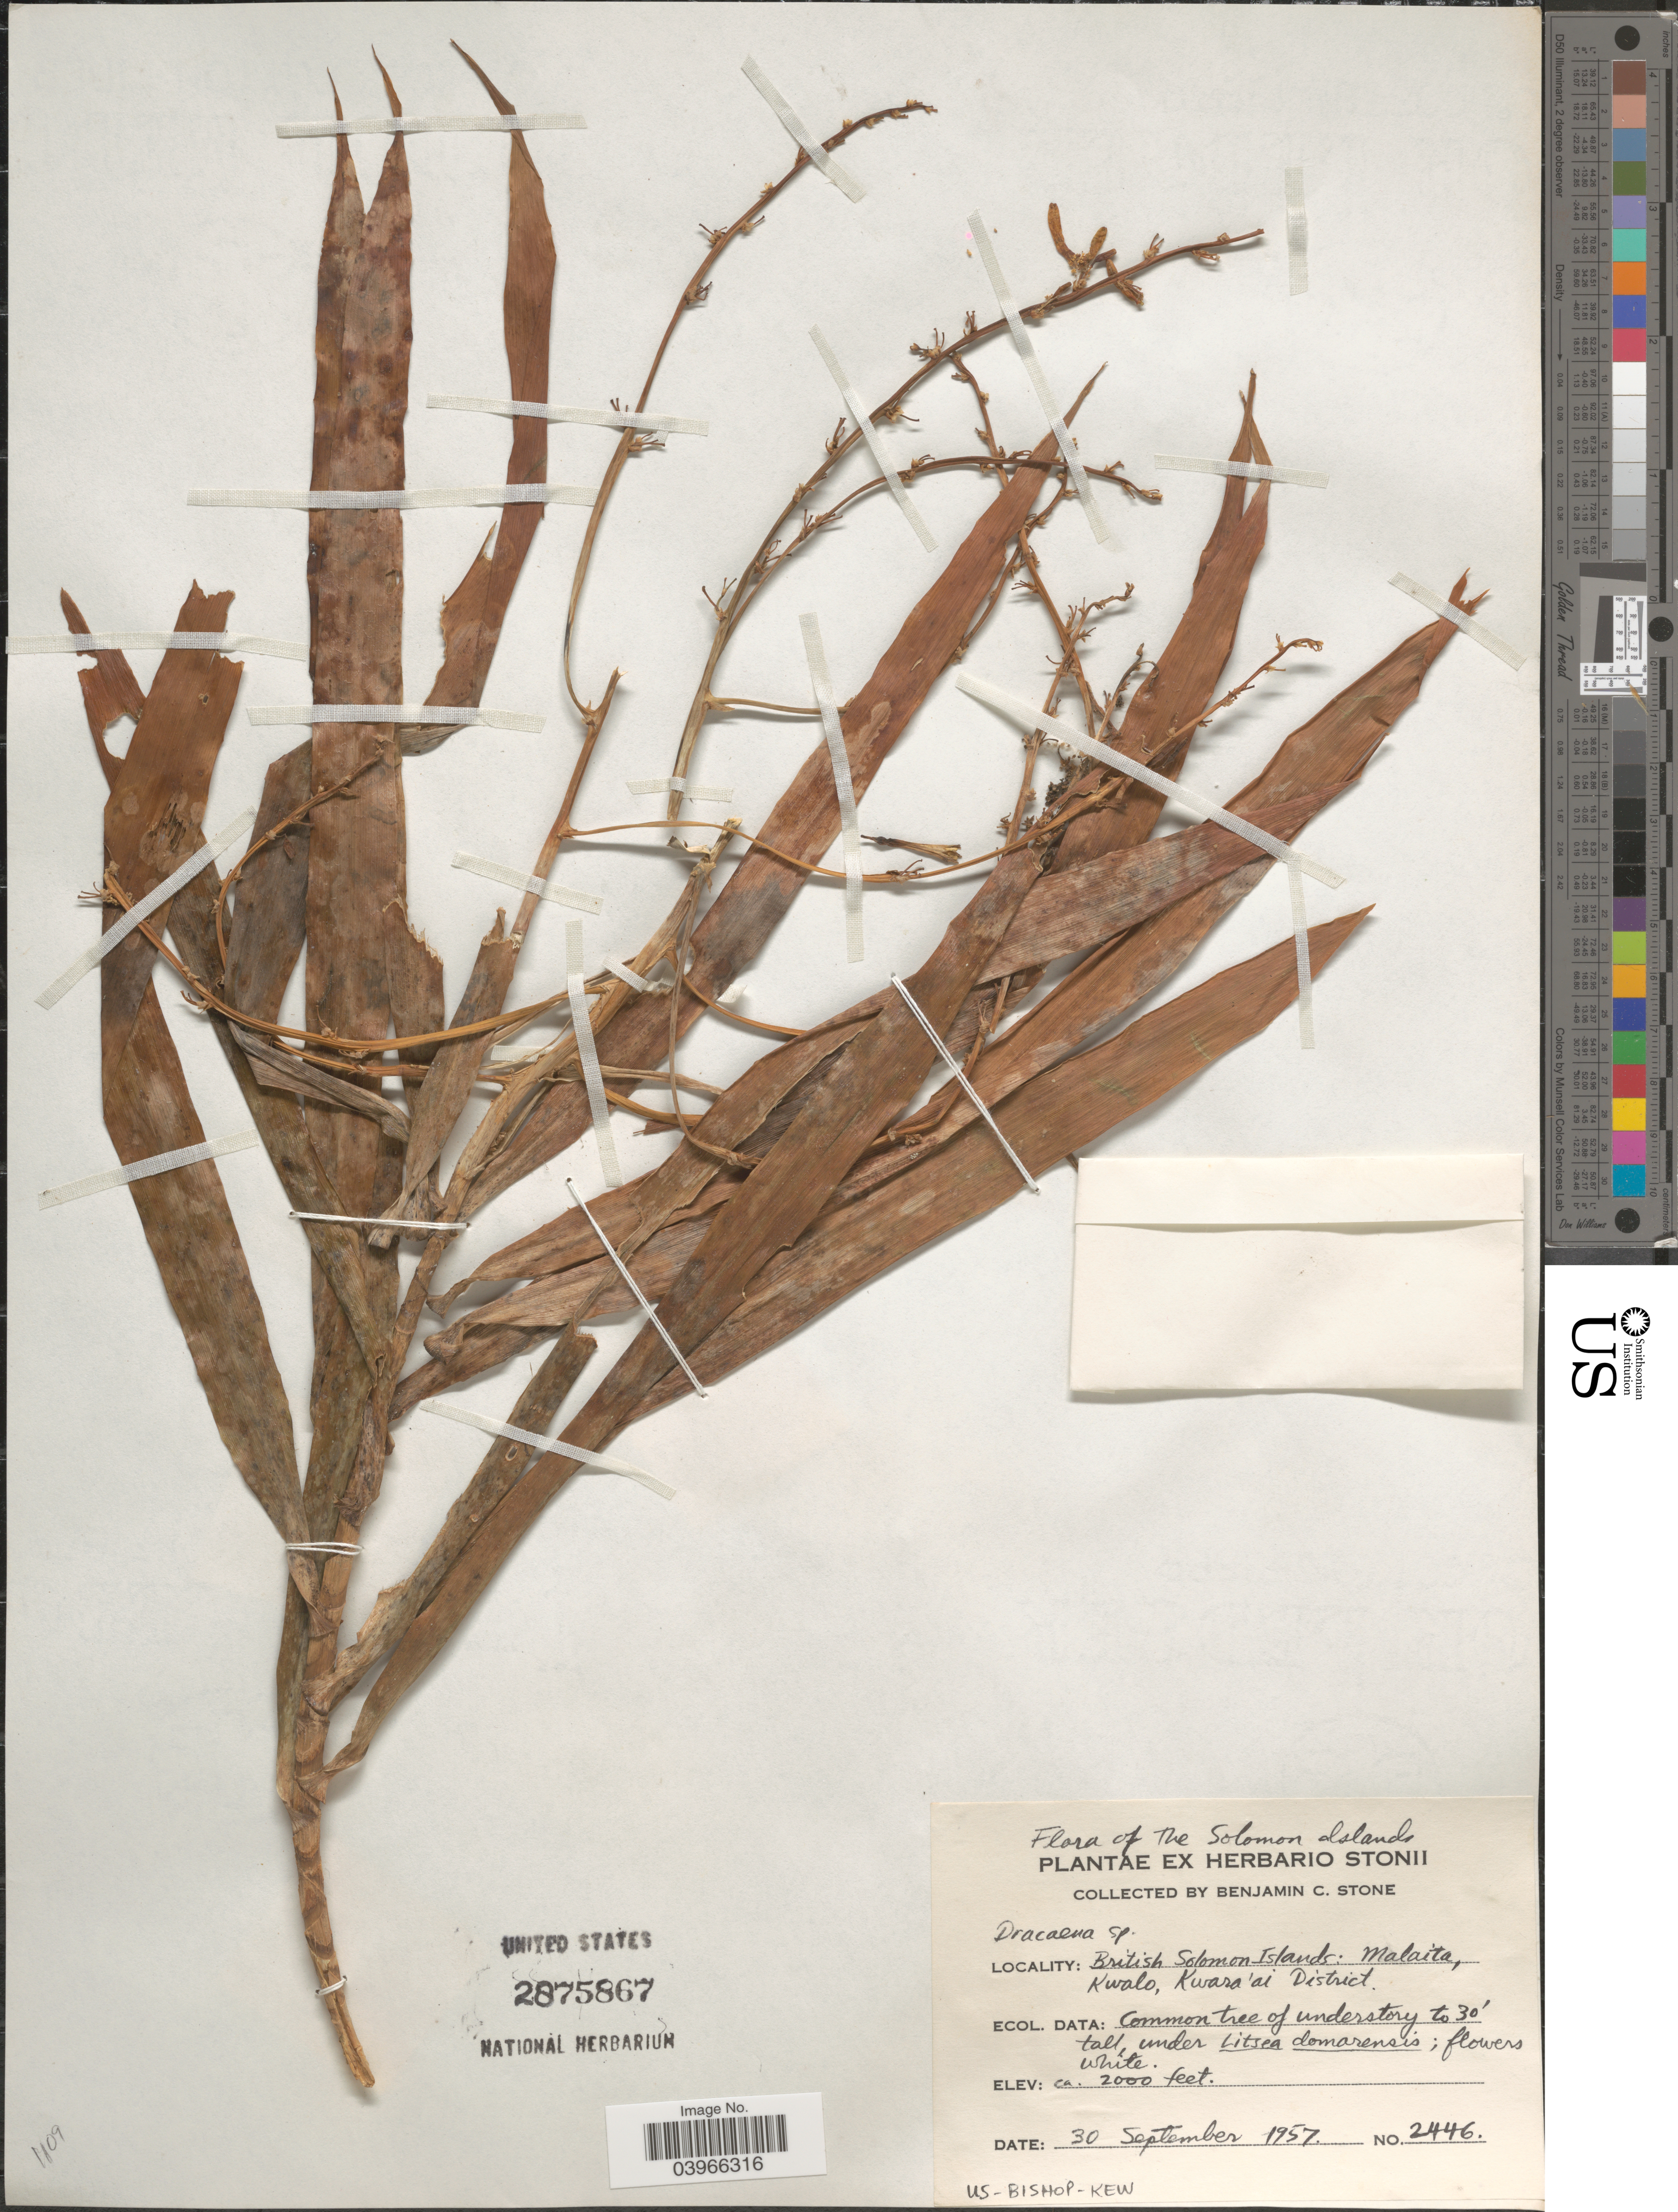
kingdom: Plantae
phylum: Tracheophyta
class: Liliopsida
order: Asparagales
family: Asparagaceae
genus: Dracaena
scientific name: Dracaena sp.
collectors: B. C. Stone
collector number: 2446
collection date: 1957-09-30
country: Solomon Islands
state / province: Solomon Islands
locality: Solomon Islands. British Solomon Islands: Malaita, Kwalo, Kwara'ai District.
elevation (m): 610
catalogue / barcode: US 2875867